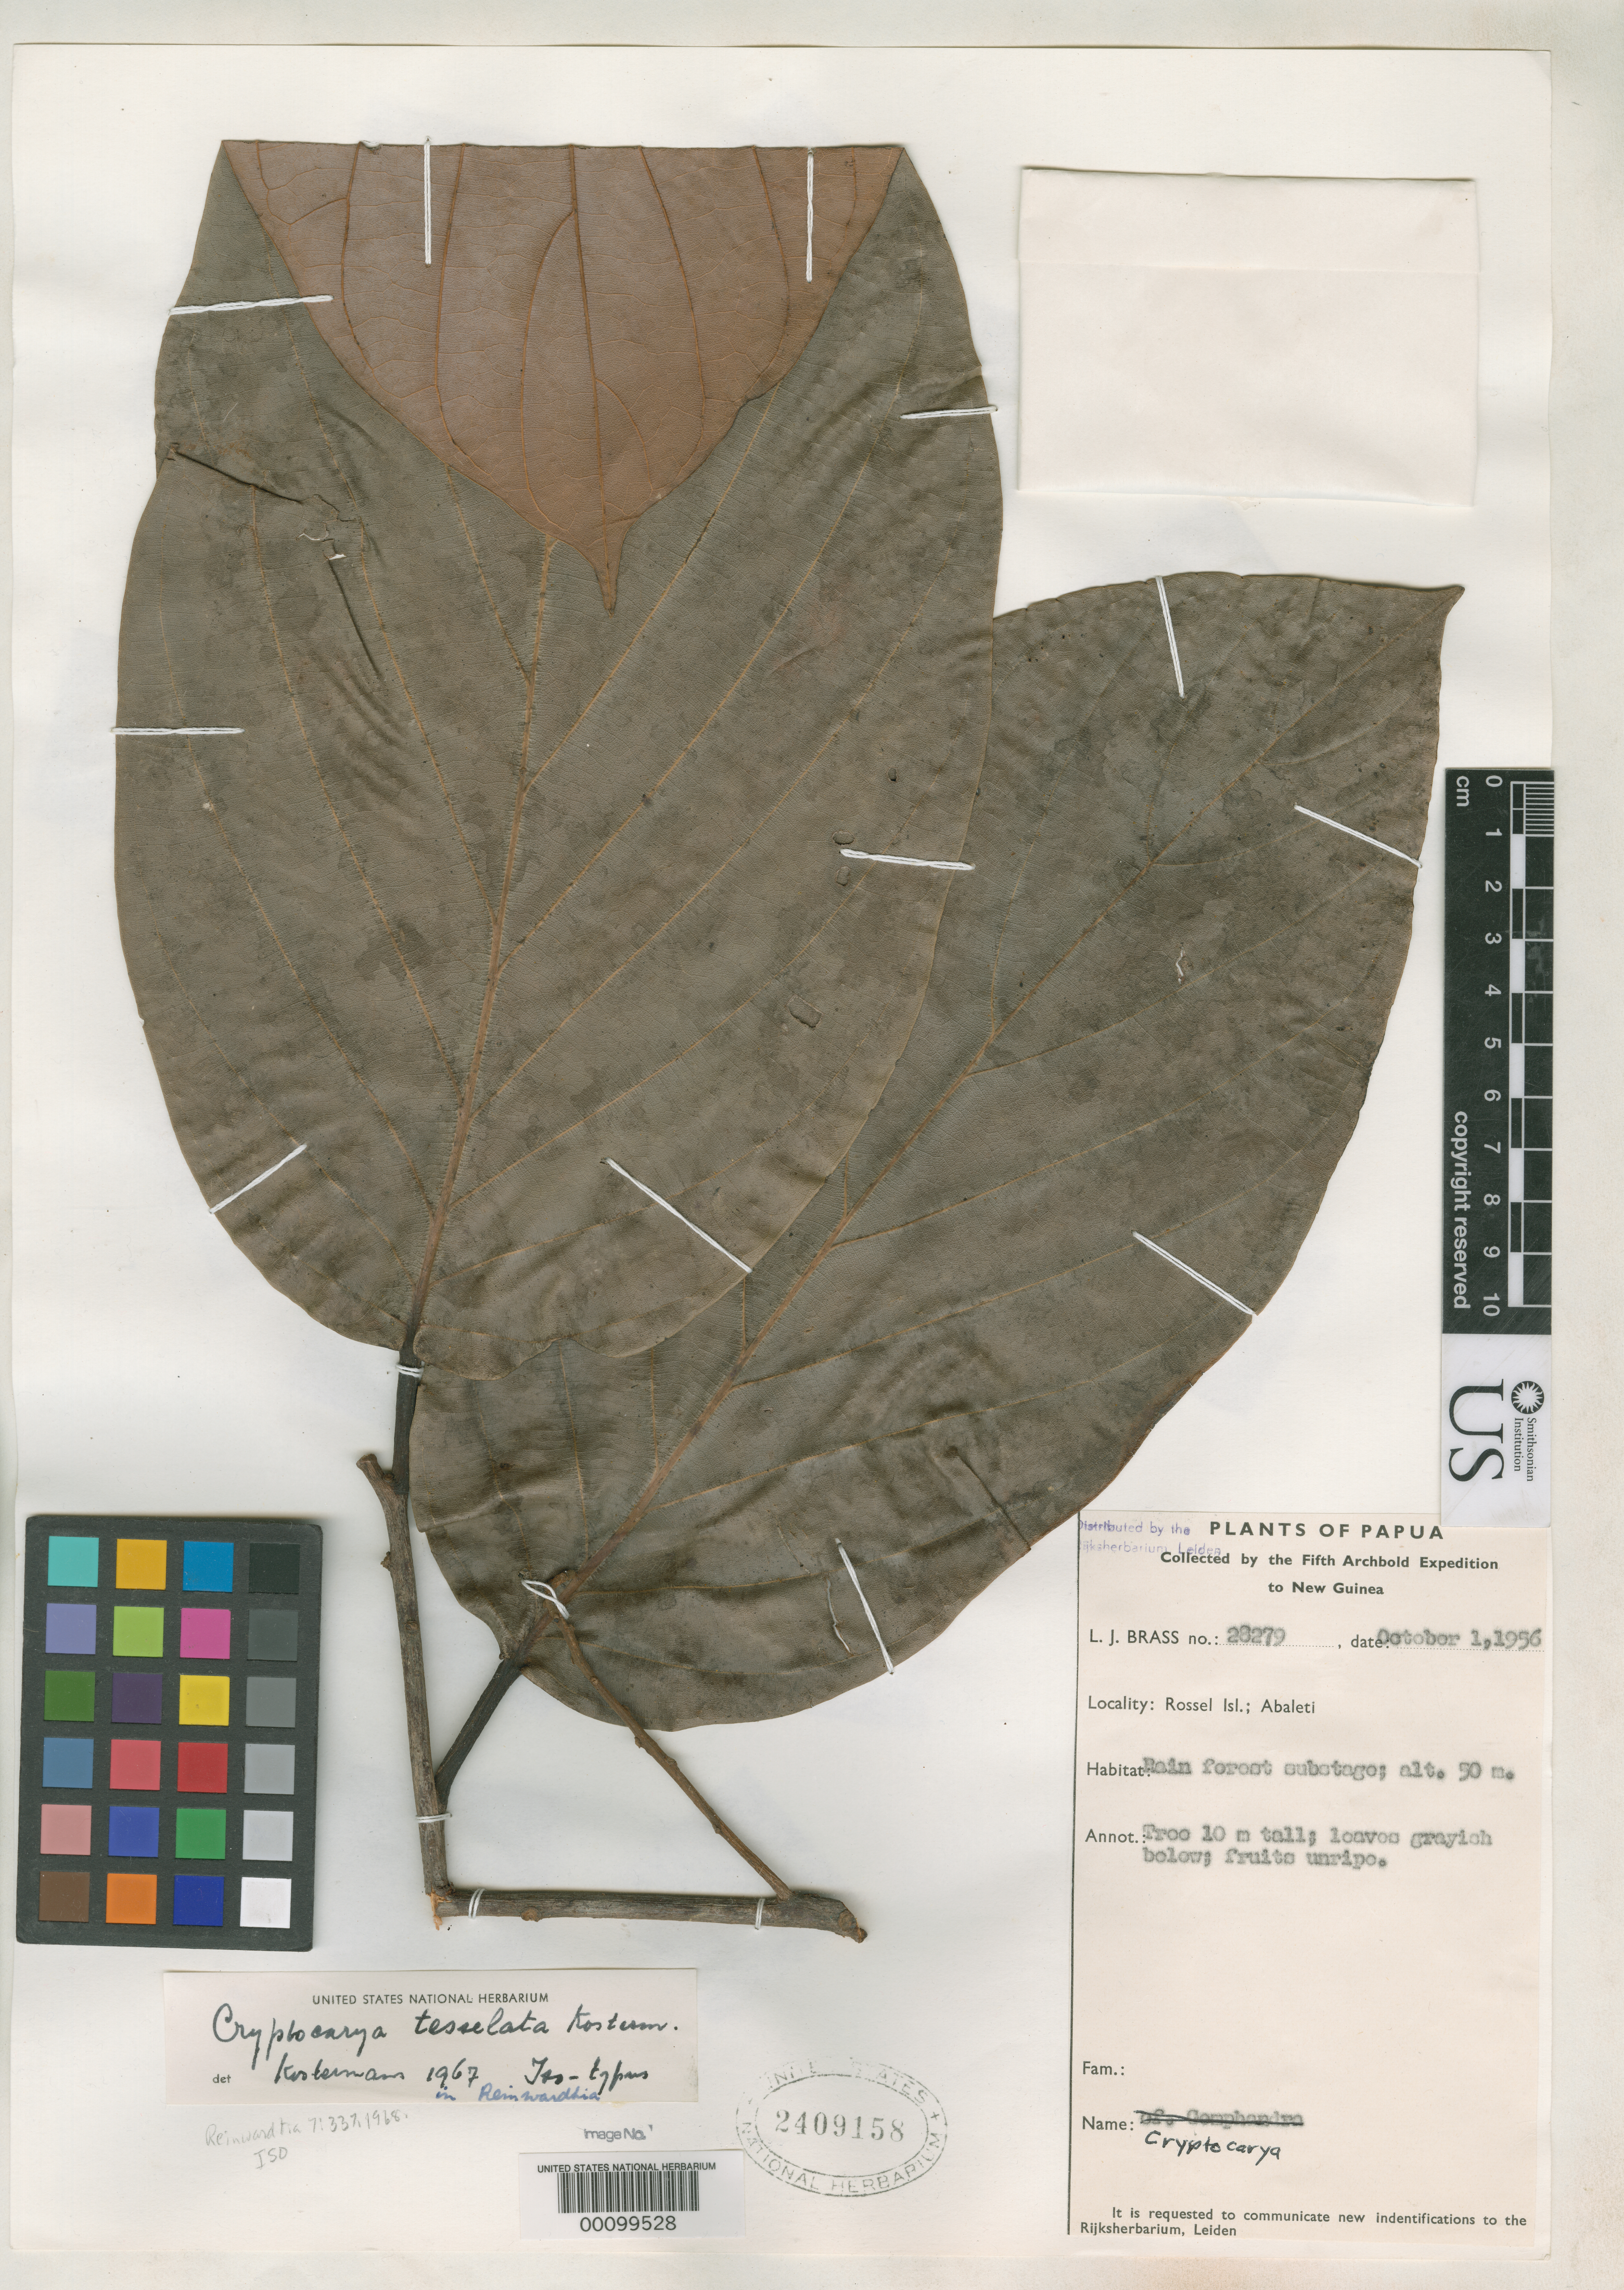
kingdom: Plantae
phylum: Tracheophyta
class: Magnoliopsida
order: Laurales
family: Lauraceae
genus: Cryptocarya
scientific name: Cryptocarya tesselata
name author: Kosterm.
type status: Isotype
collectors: L. J. Brass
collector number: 28279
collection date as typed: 01 Oct 1956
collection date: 1956-10-01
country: Papua New Guinea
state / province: Milne Bay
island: Rossel (Yela)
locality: Abaleti. [Louisade Is.]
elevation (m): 50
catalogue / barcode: US 2409158